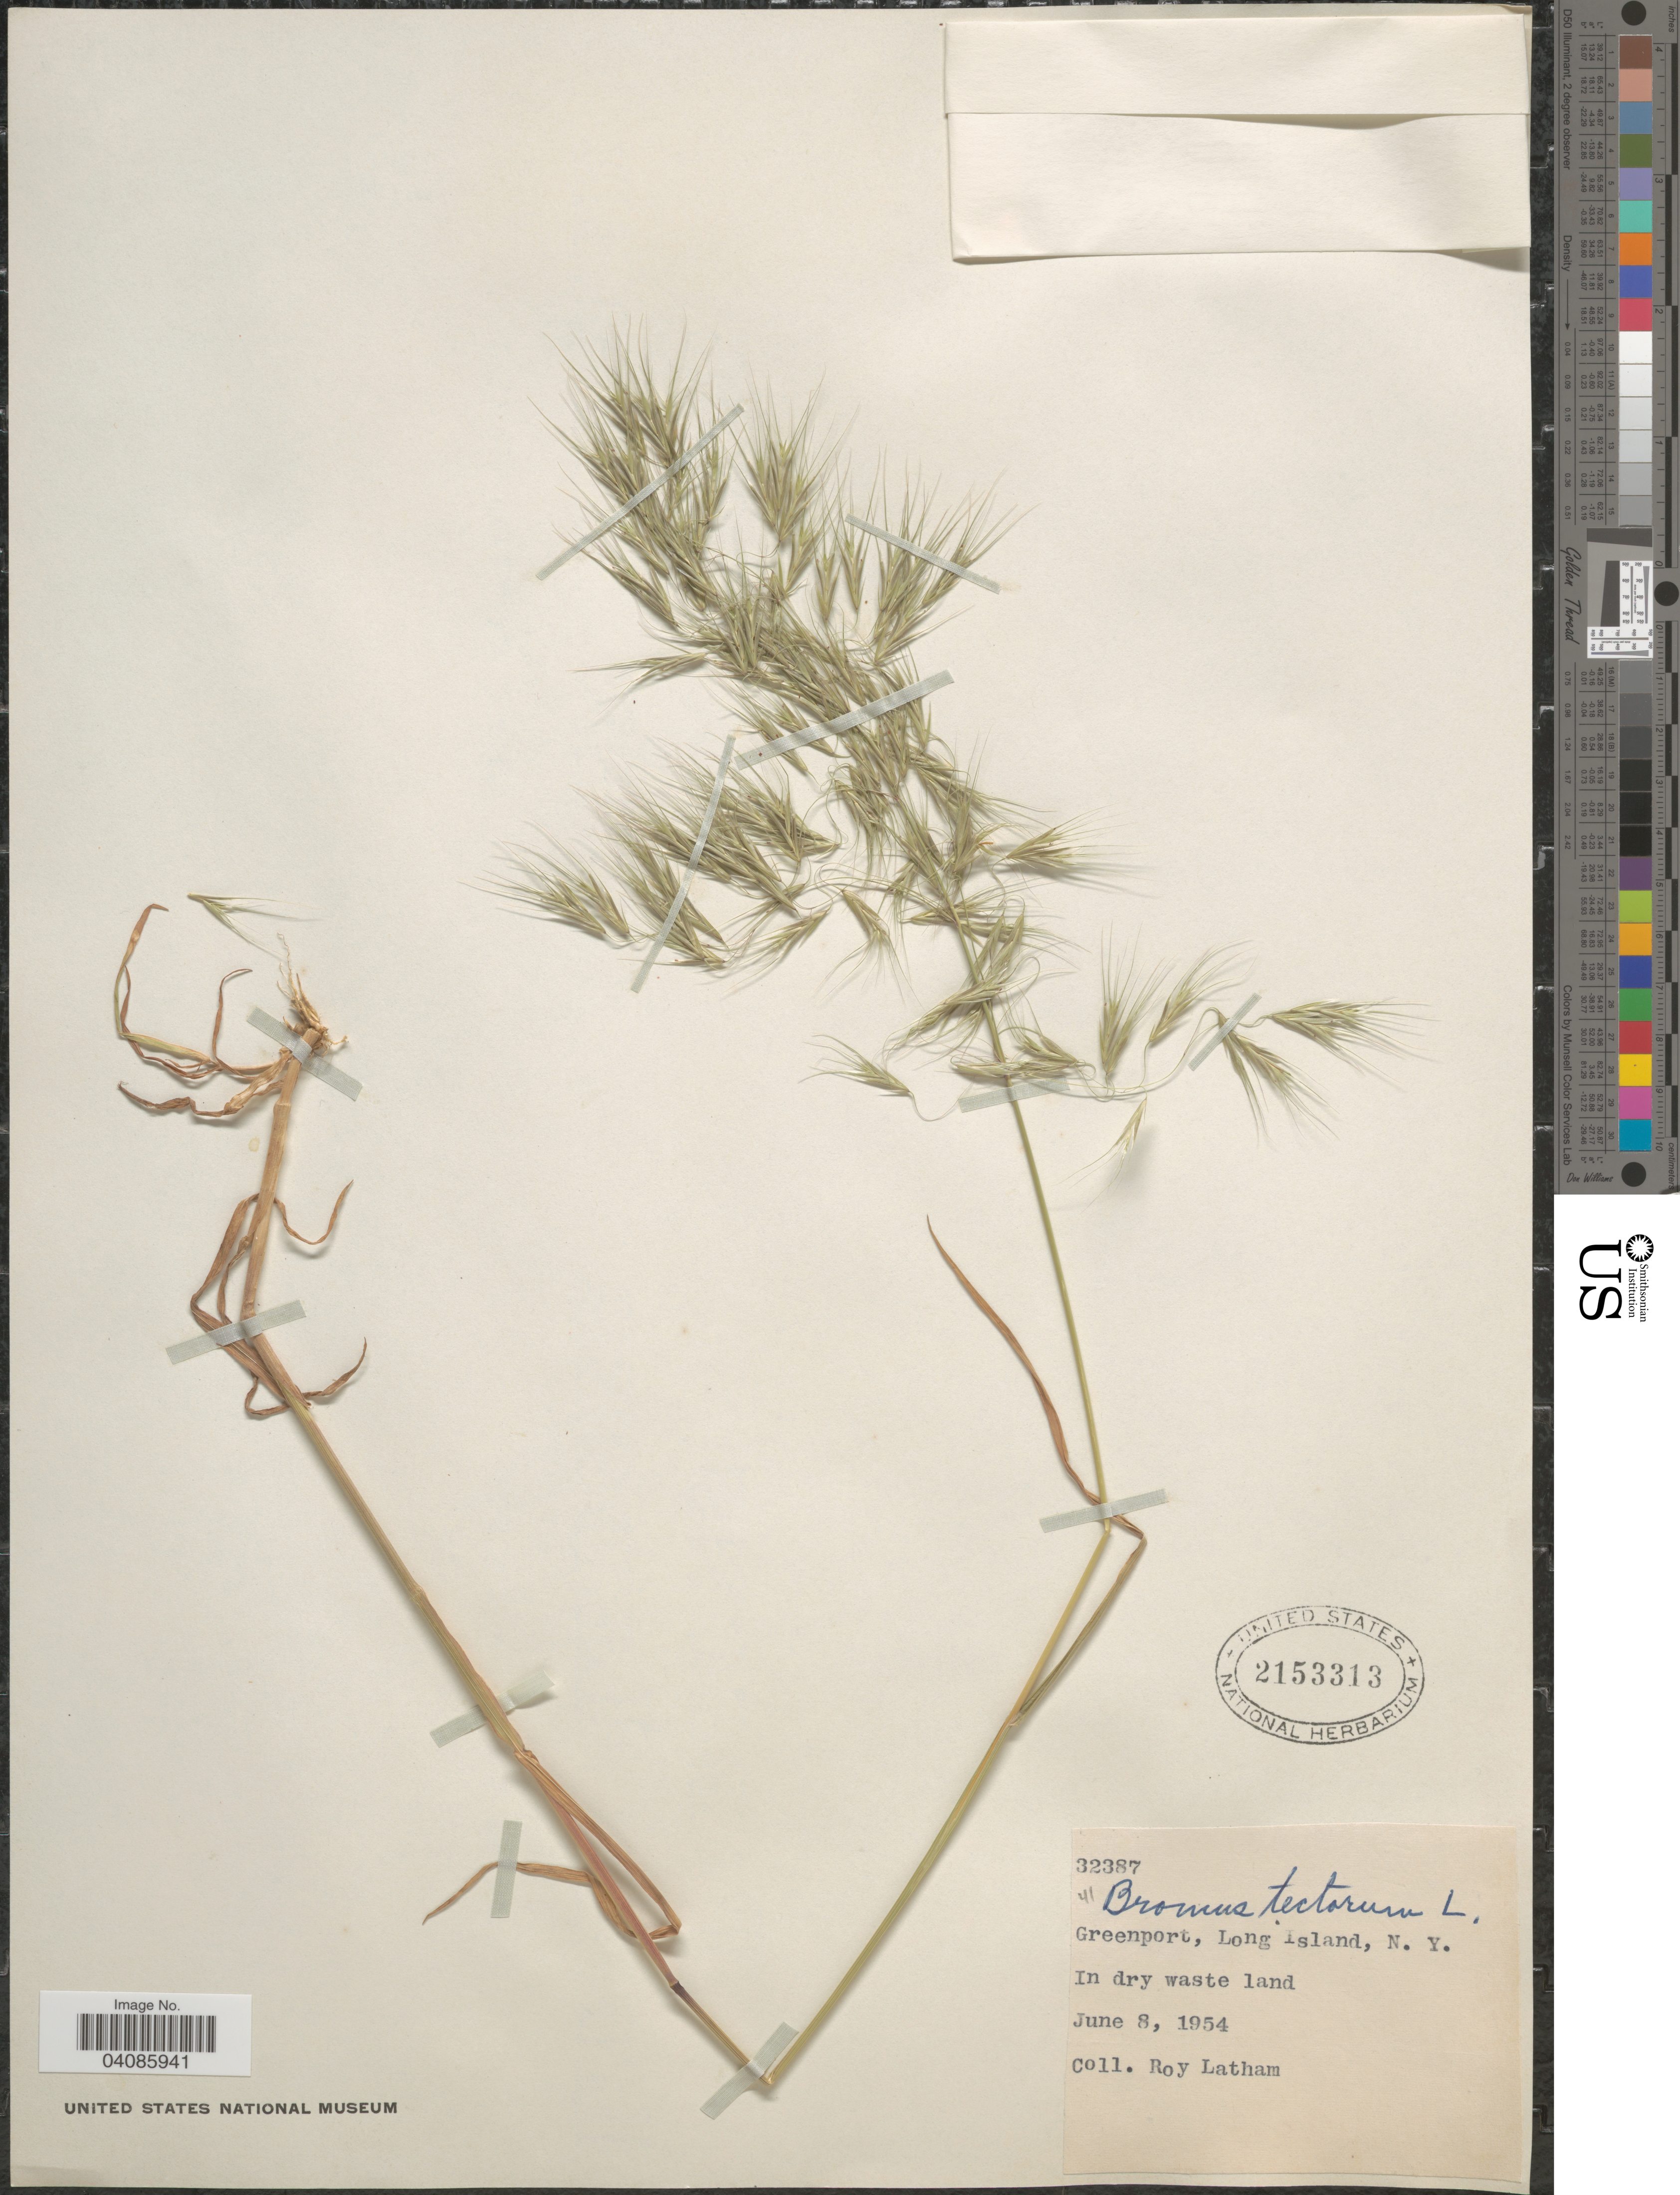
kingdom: Plantae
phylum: Tracheophyta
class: Liliopsida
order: Poales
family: Poaceae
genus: Bromus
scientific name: Bromus tectorum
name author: L.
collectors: R. Latham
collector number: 32387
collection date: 1954-06-08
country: United States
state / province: New York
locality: Greenport, Long Island.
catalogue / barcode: US 2153313